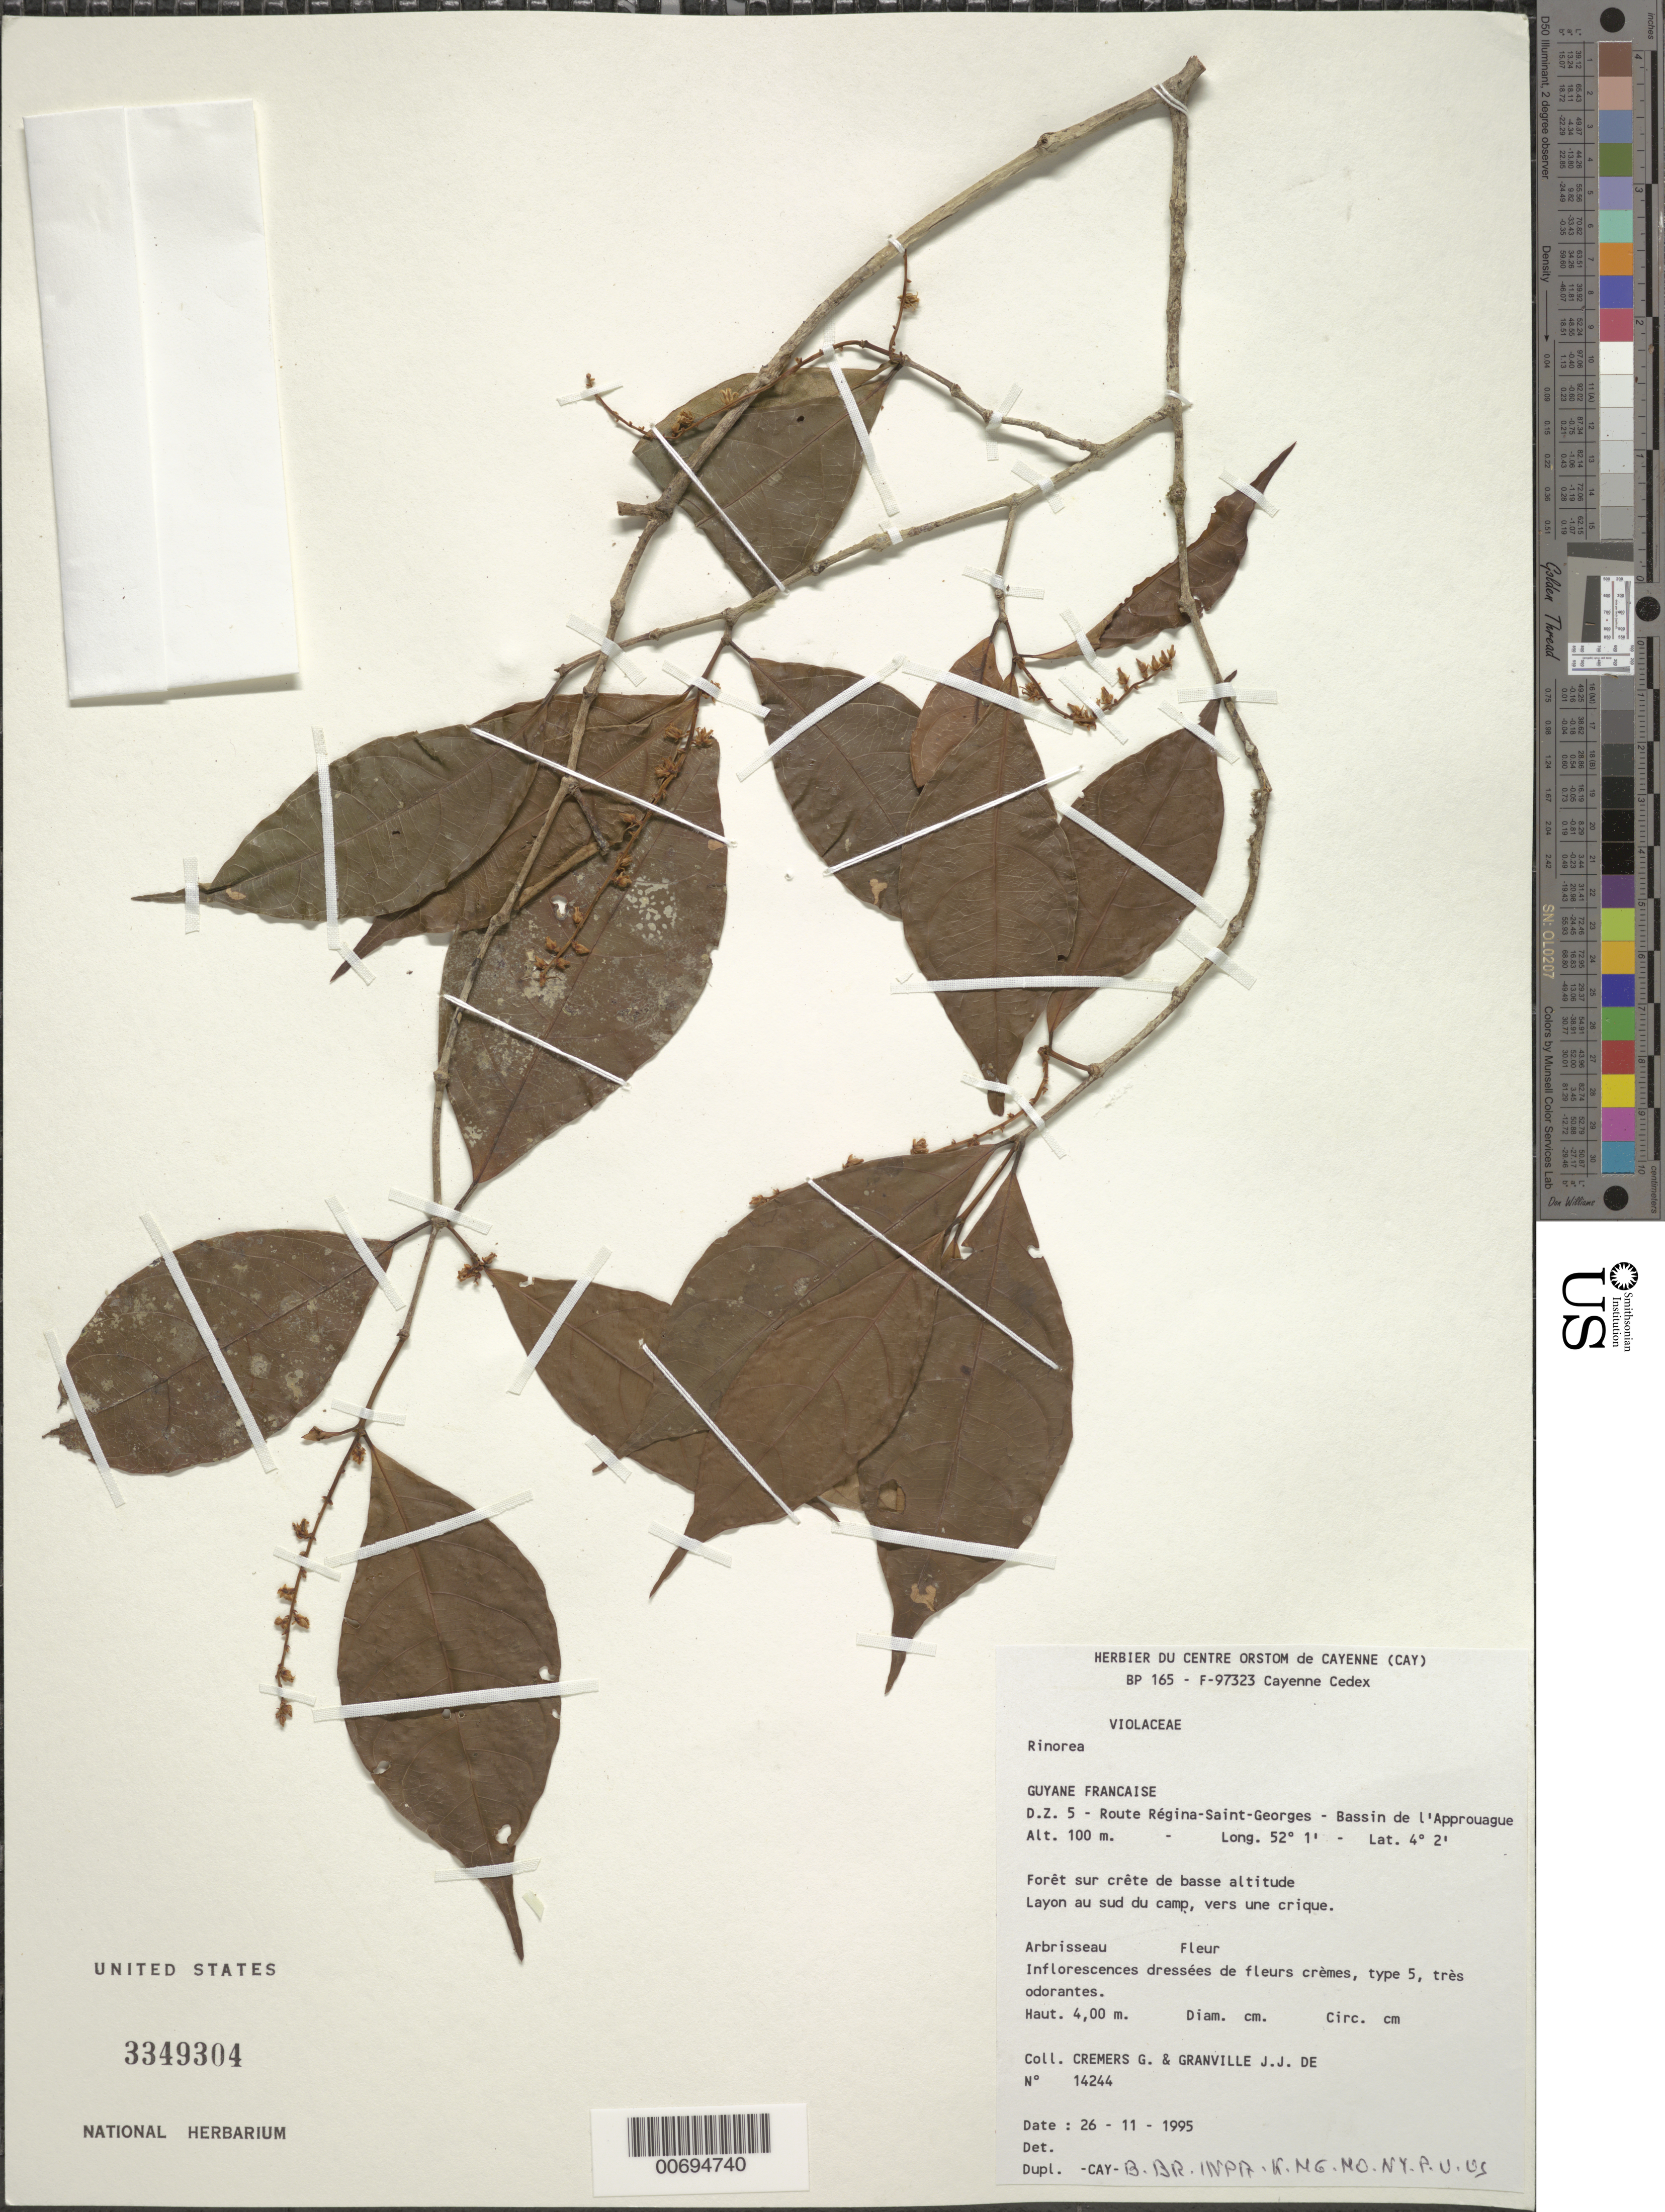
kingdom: Plantae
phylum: Tracheophyta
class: Magnoliopsida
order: Malpighiales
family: Violaceae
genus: Rinorea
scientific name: Rinorea flavescens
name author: (Aubl.) Kuntze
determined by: Hoyos-Gomez, S. E.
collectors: G. Cremers & J.-J. de Granville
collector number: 14244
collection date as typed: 26-Nov-95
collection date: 1995-11-26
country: French Guiana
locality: Route Regina-Saint-Georges, D.Z. 5, Bassin de l'Approuague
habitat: Forêt sur crete de basse altitude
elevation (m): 100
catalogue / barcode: US 3349304